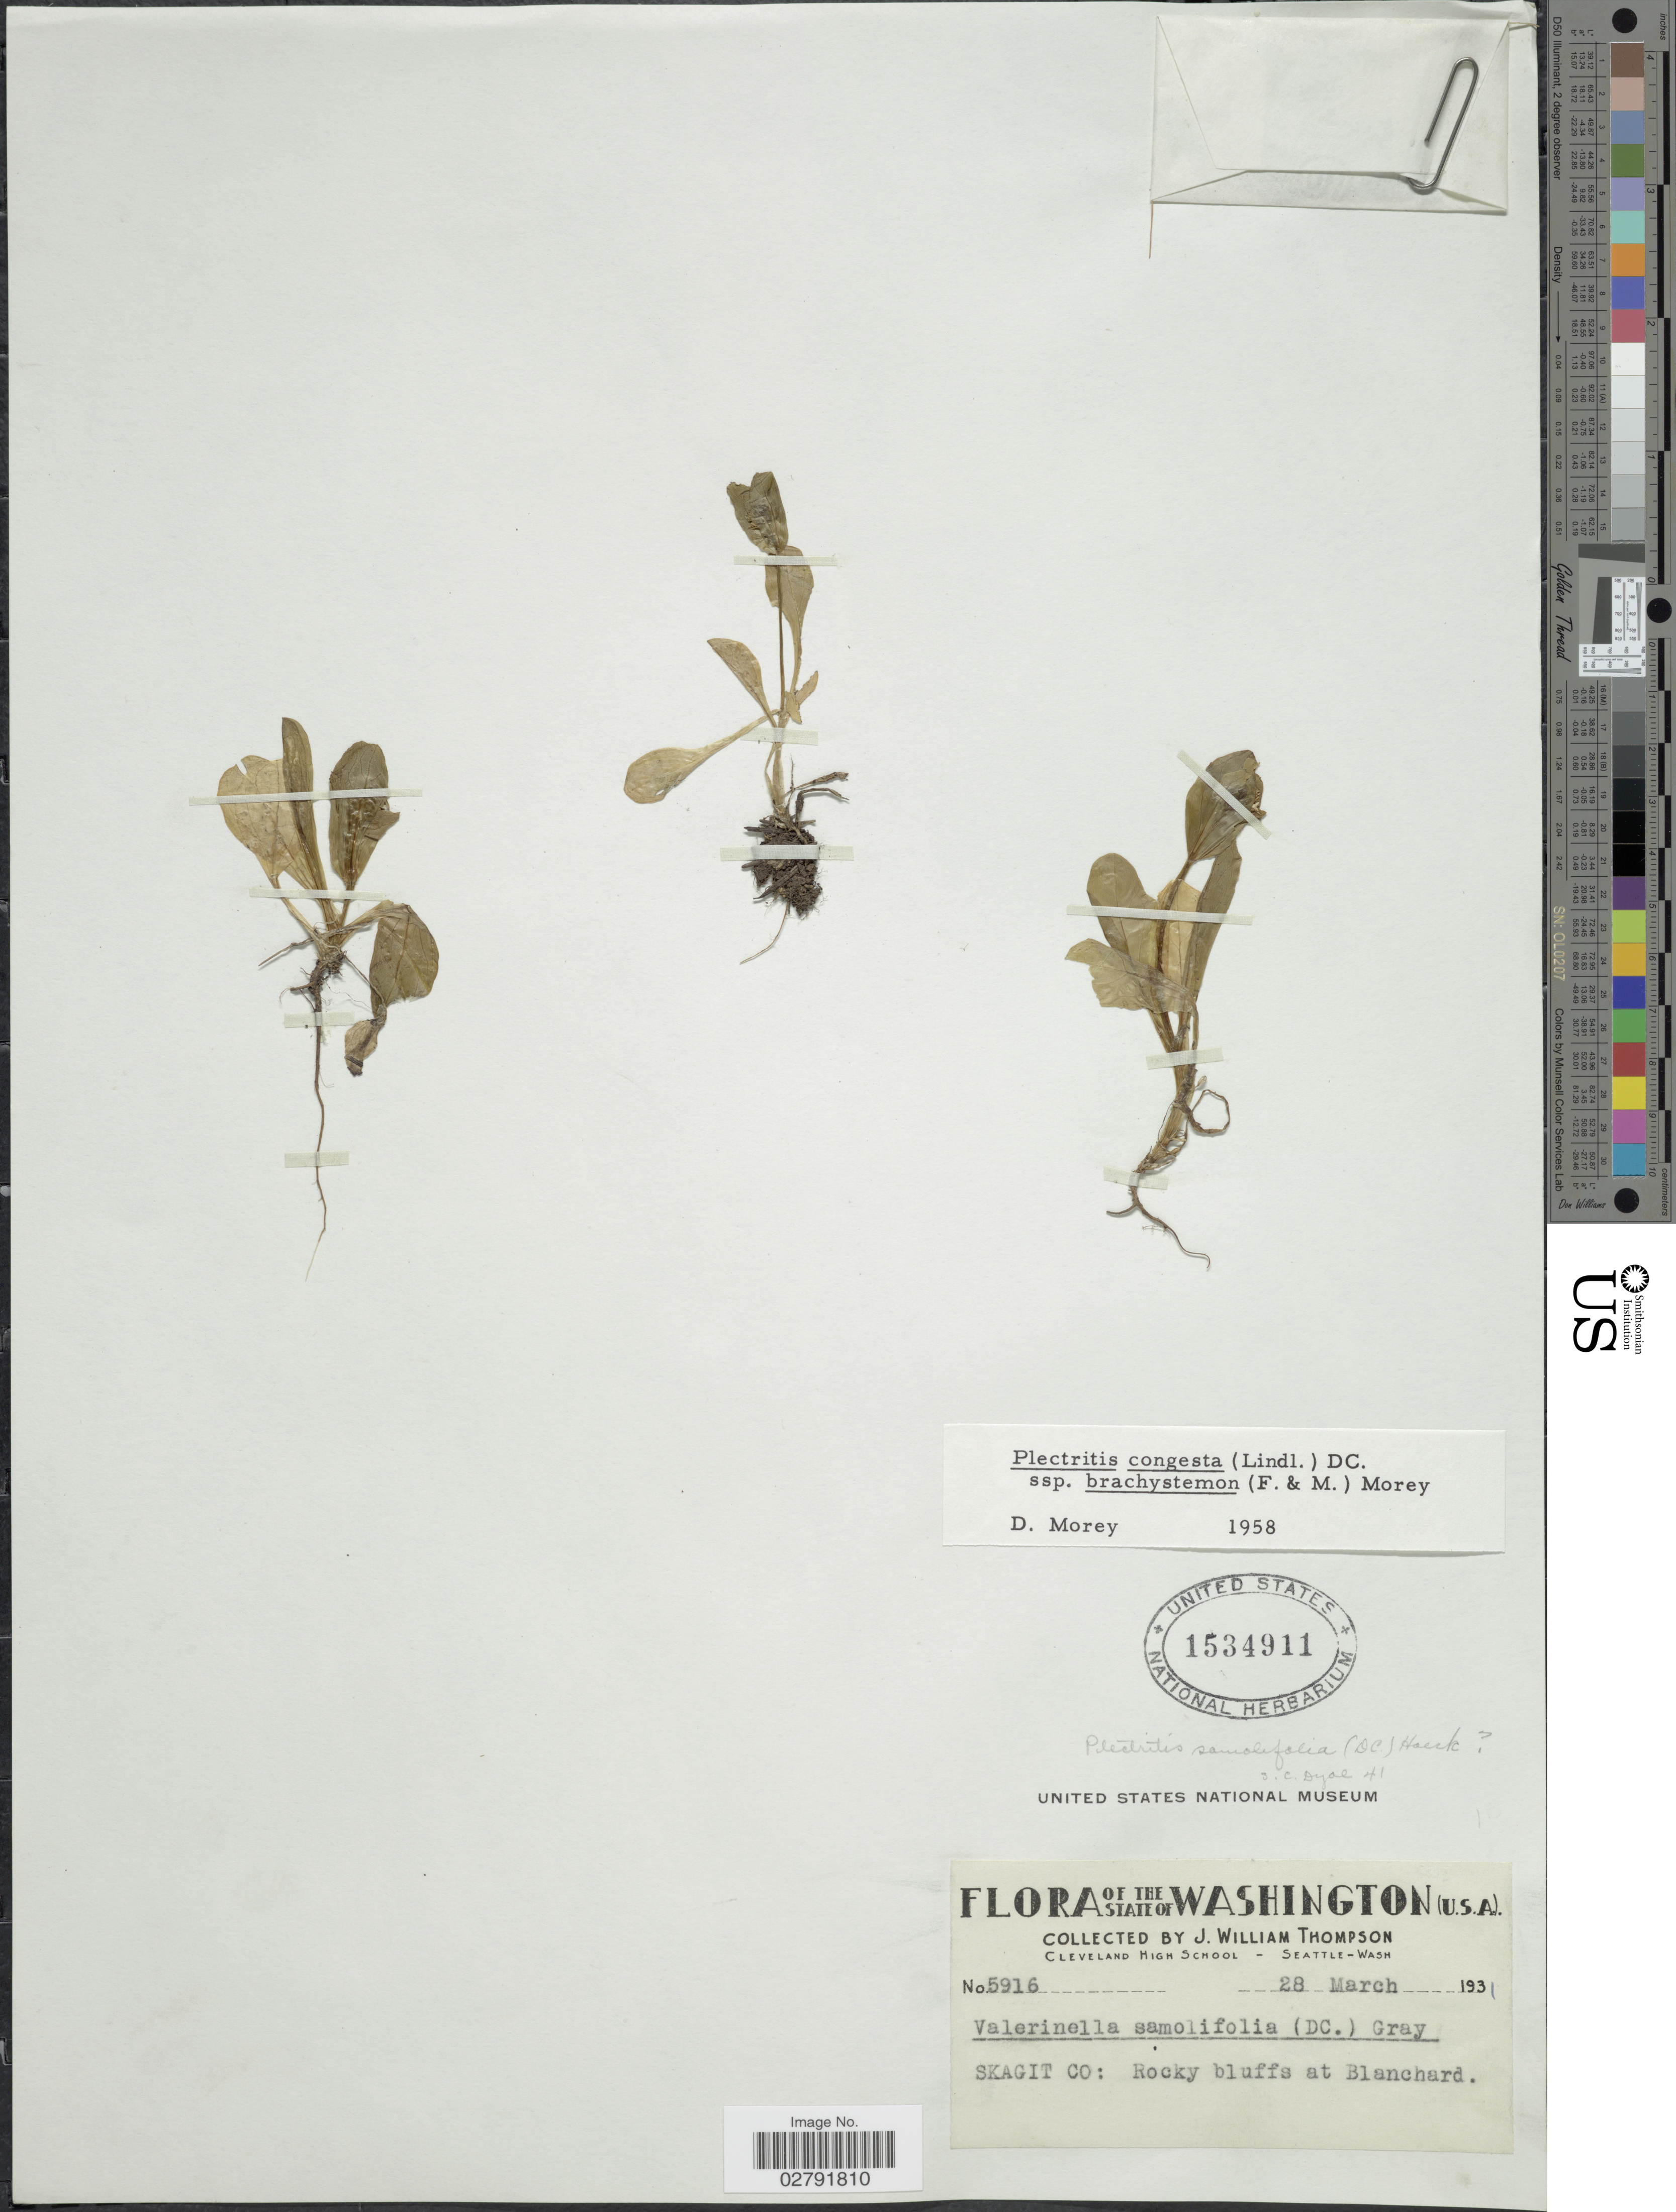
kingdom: Plantae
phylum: Tracheophyta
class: Magnoliopsida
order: Dipsacales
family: Caprifoliaceae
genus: Plectritis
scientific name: Plectritis congesta subsp. brachystemon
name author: (Fisch. & C.A. Mey.) Morey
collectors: J. W. Thompson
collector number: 5916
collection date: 1931-03-28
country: United States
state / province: Washington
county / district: Skagit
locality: Skagit Co: Rocky bluffs at Blanchard.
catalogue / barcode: US 1534911